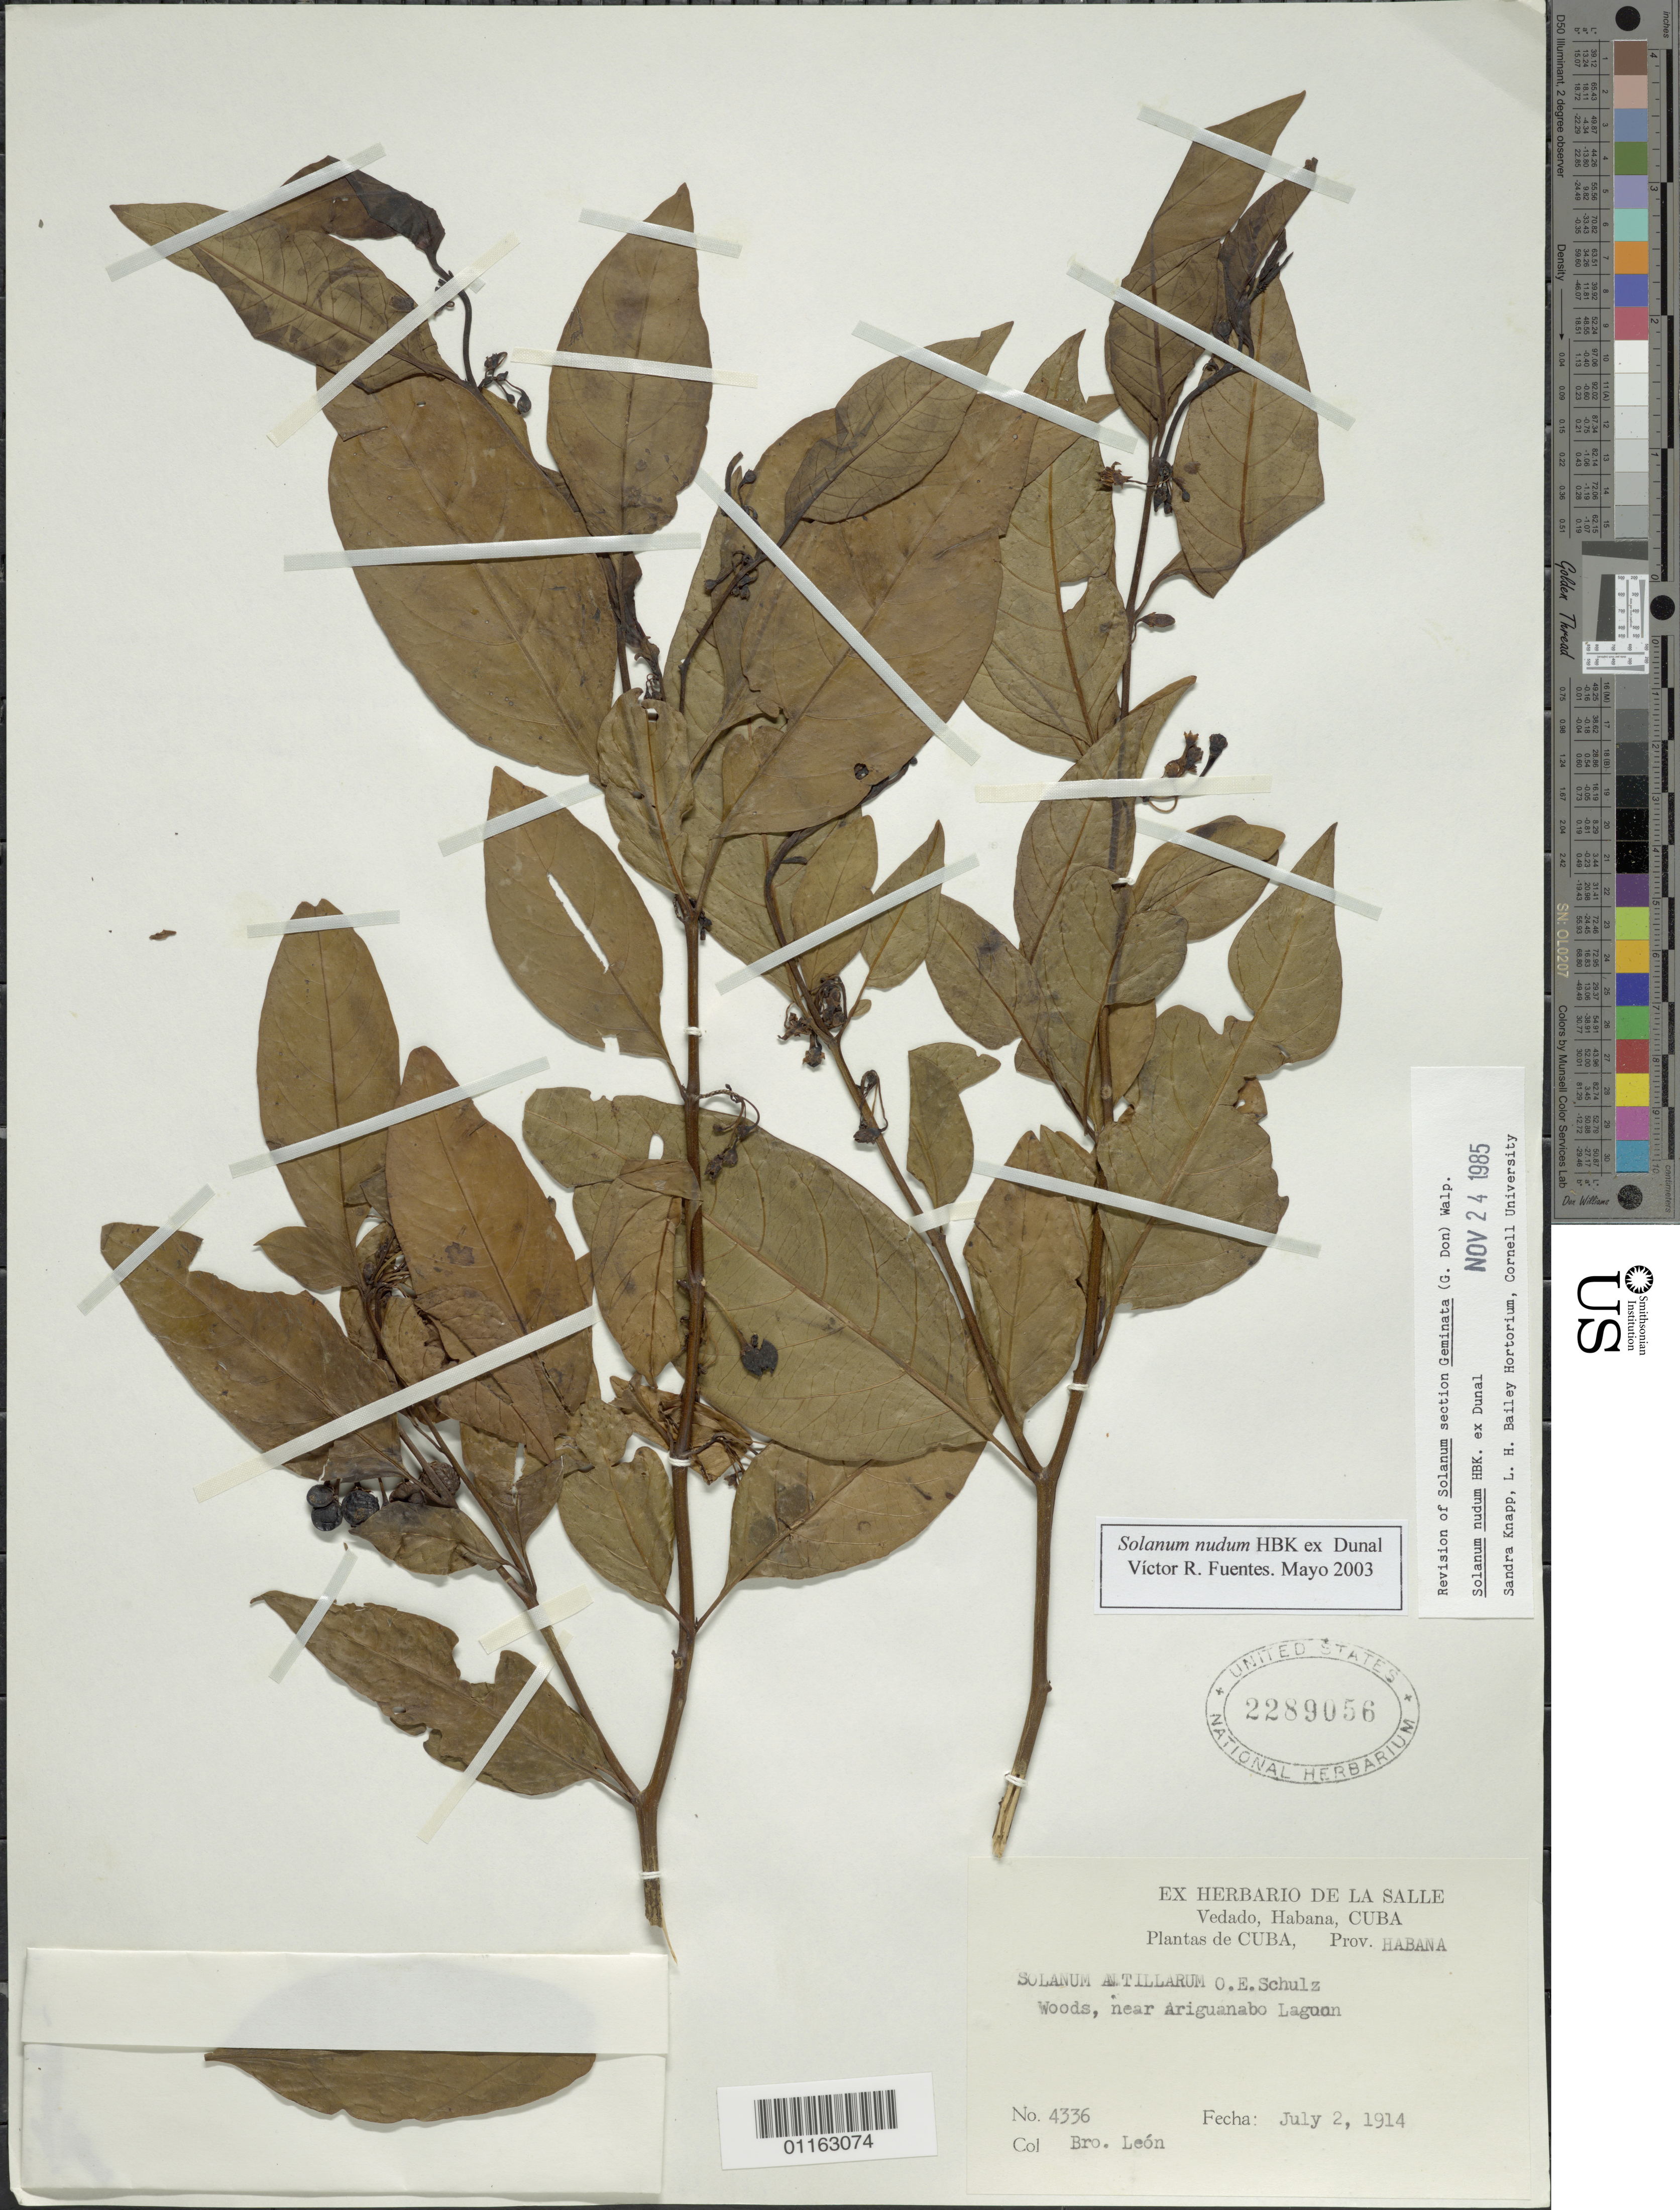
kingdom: Plantae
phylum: Tracheophyta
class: Magnoliopsida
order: Solanales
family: Solanaceae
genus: Solanum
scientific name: Solanum nudum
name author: Humb. & Bonpl. ex Dunal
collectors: Bro. León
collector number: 4336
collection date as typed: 02 Jul 1914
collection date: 1914-07-02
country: Cuba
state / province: La Habana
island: Cuba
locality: Woods near Ariguanabo Lagoon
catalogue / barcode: US 2289056